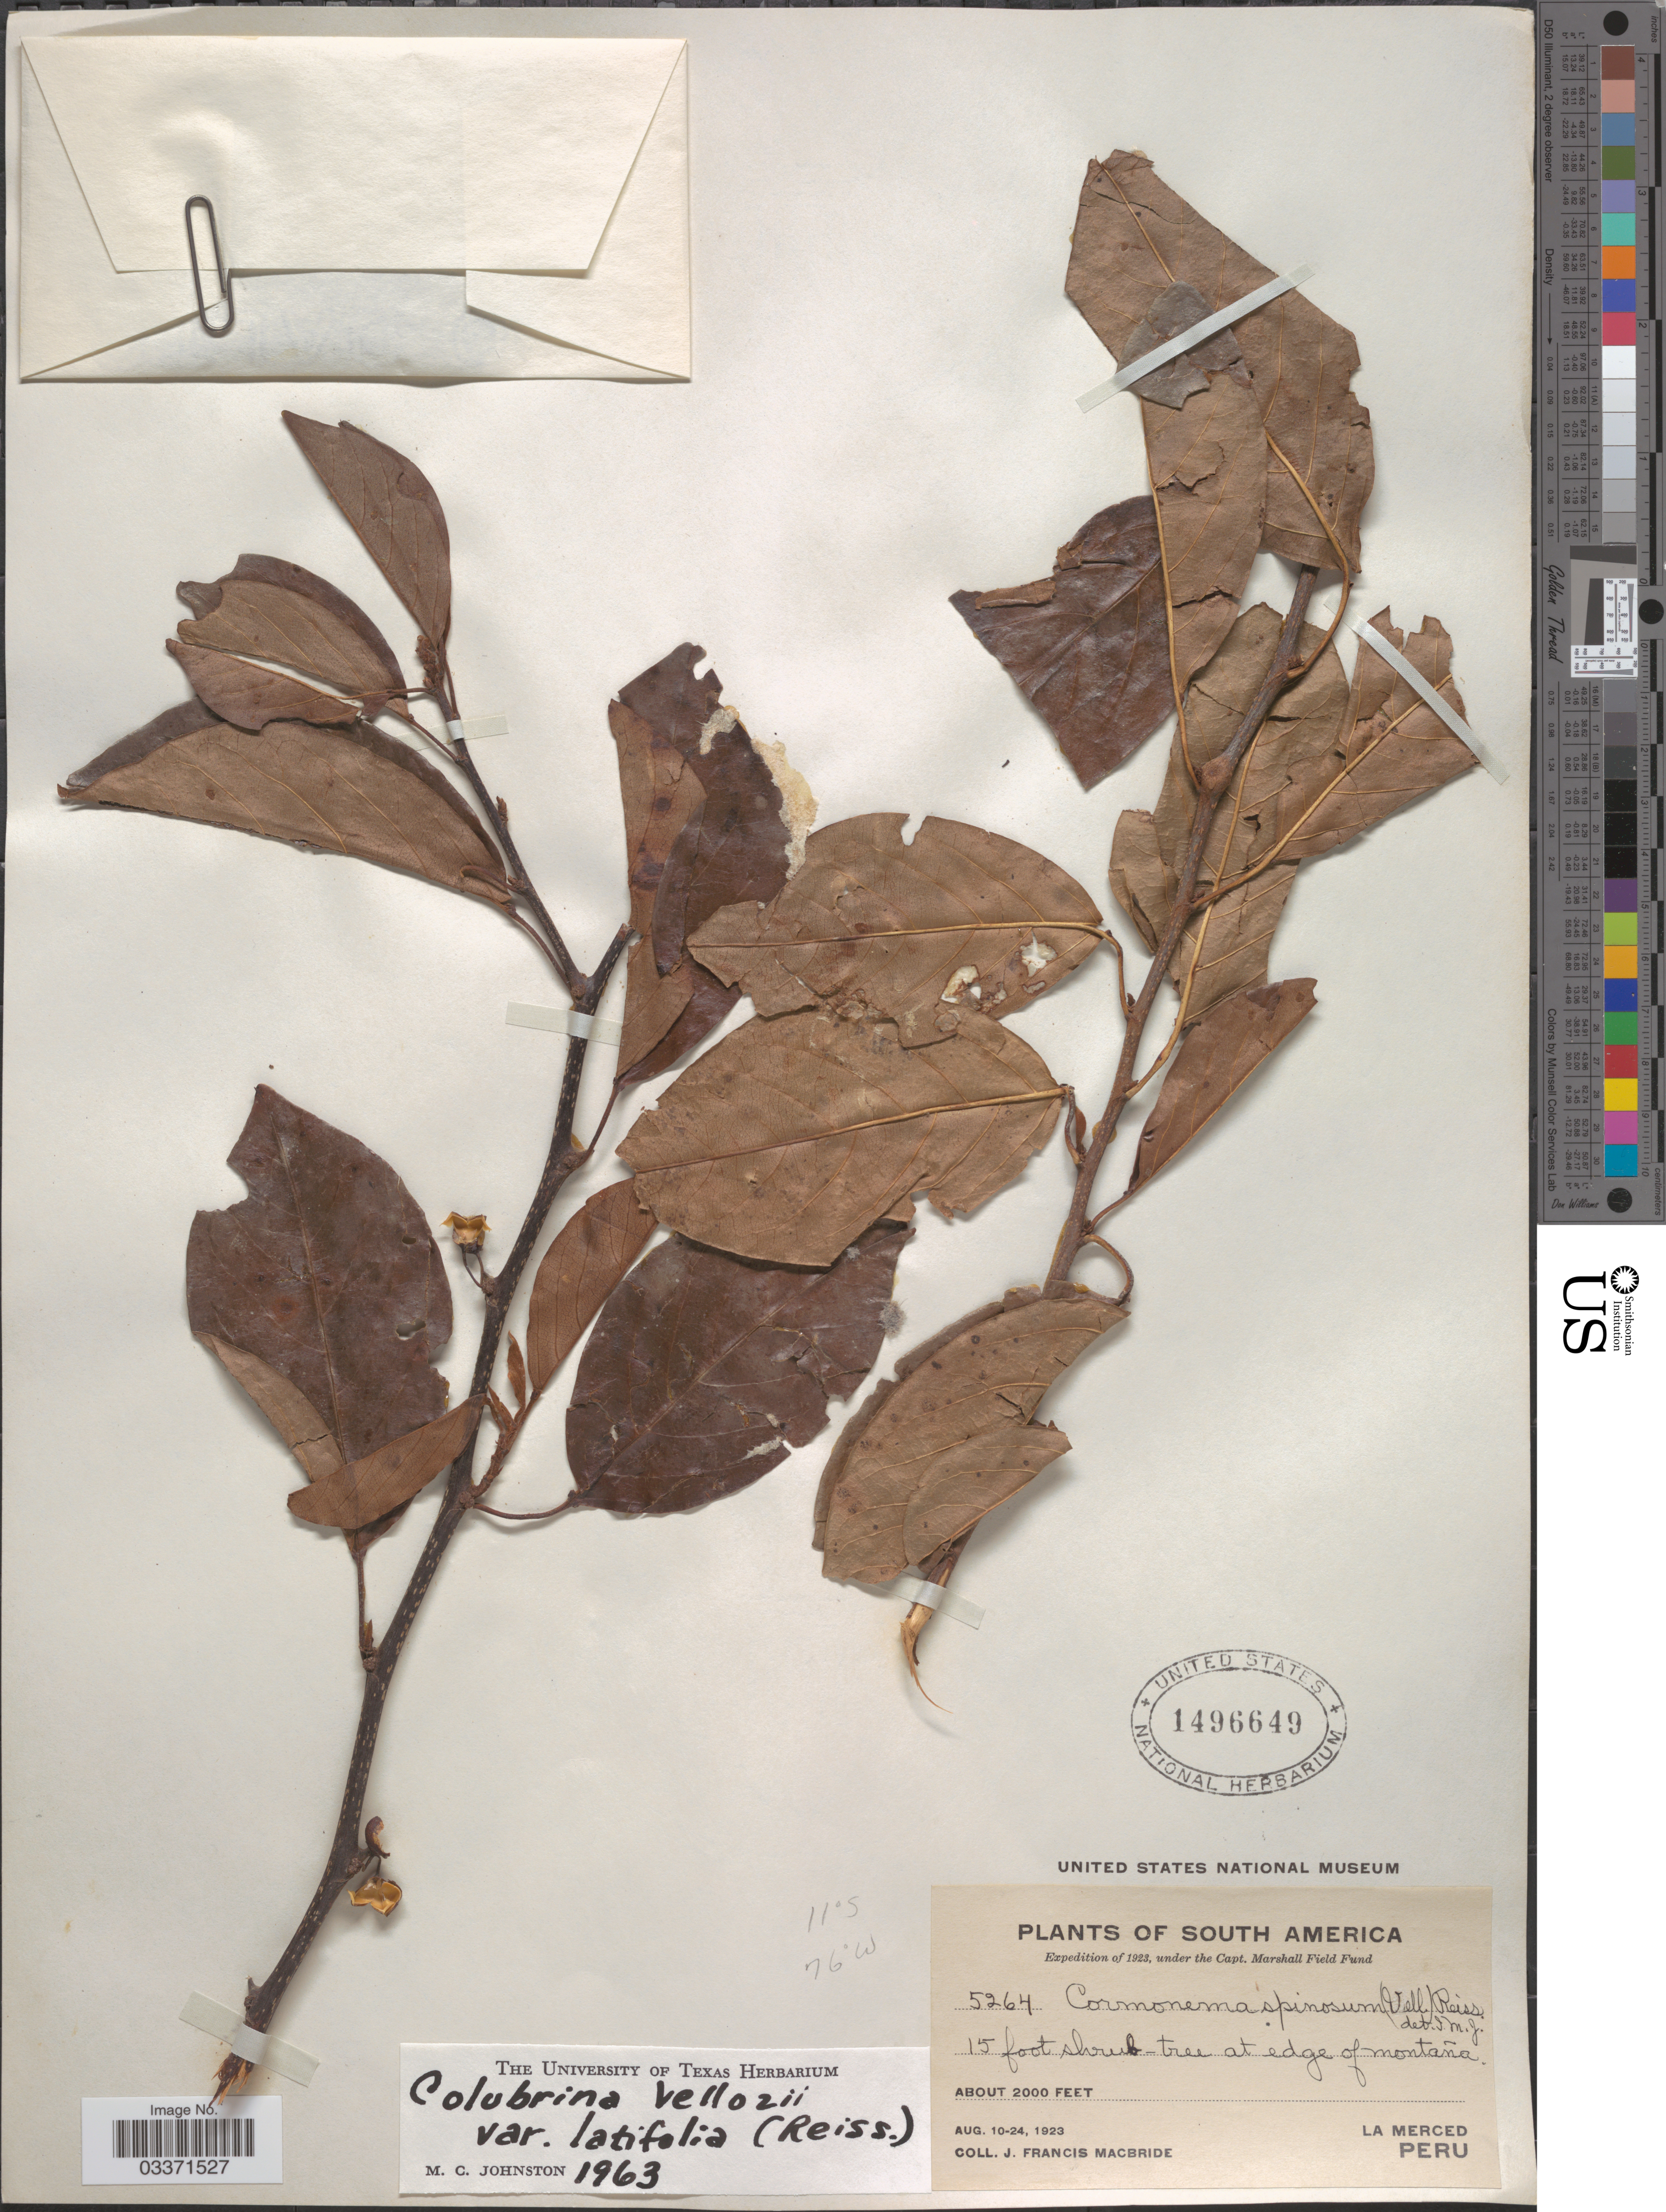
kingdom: Plantae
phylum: Tracheophyta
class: Magnoliopsida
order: Rosales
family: Rhamnaceae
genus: Colubrina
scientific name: Colubrina retusa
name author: (Pittier) R.S. Cowan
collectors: J. F. Macbride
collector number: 5264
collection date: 1923-08-10/1923-08-24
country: Peru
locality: La Merced.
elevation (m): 610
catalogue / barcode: US 1496649